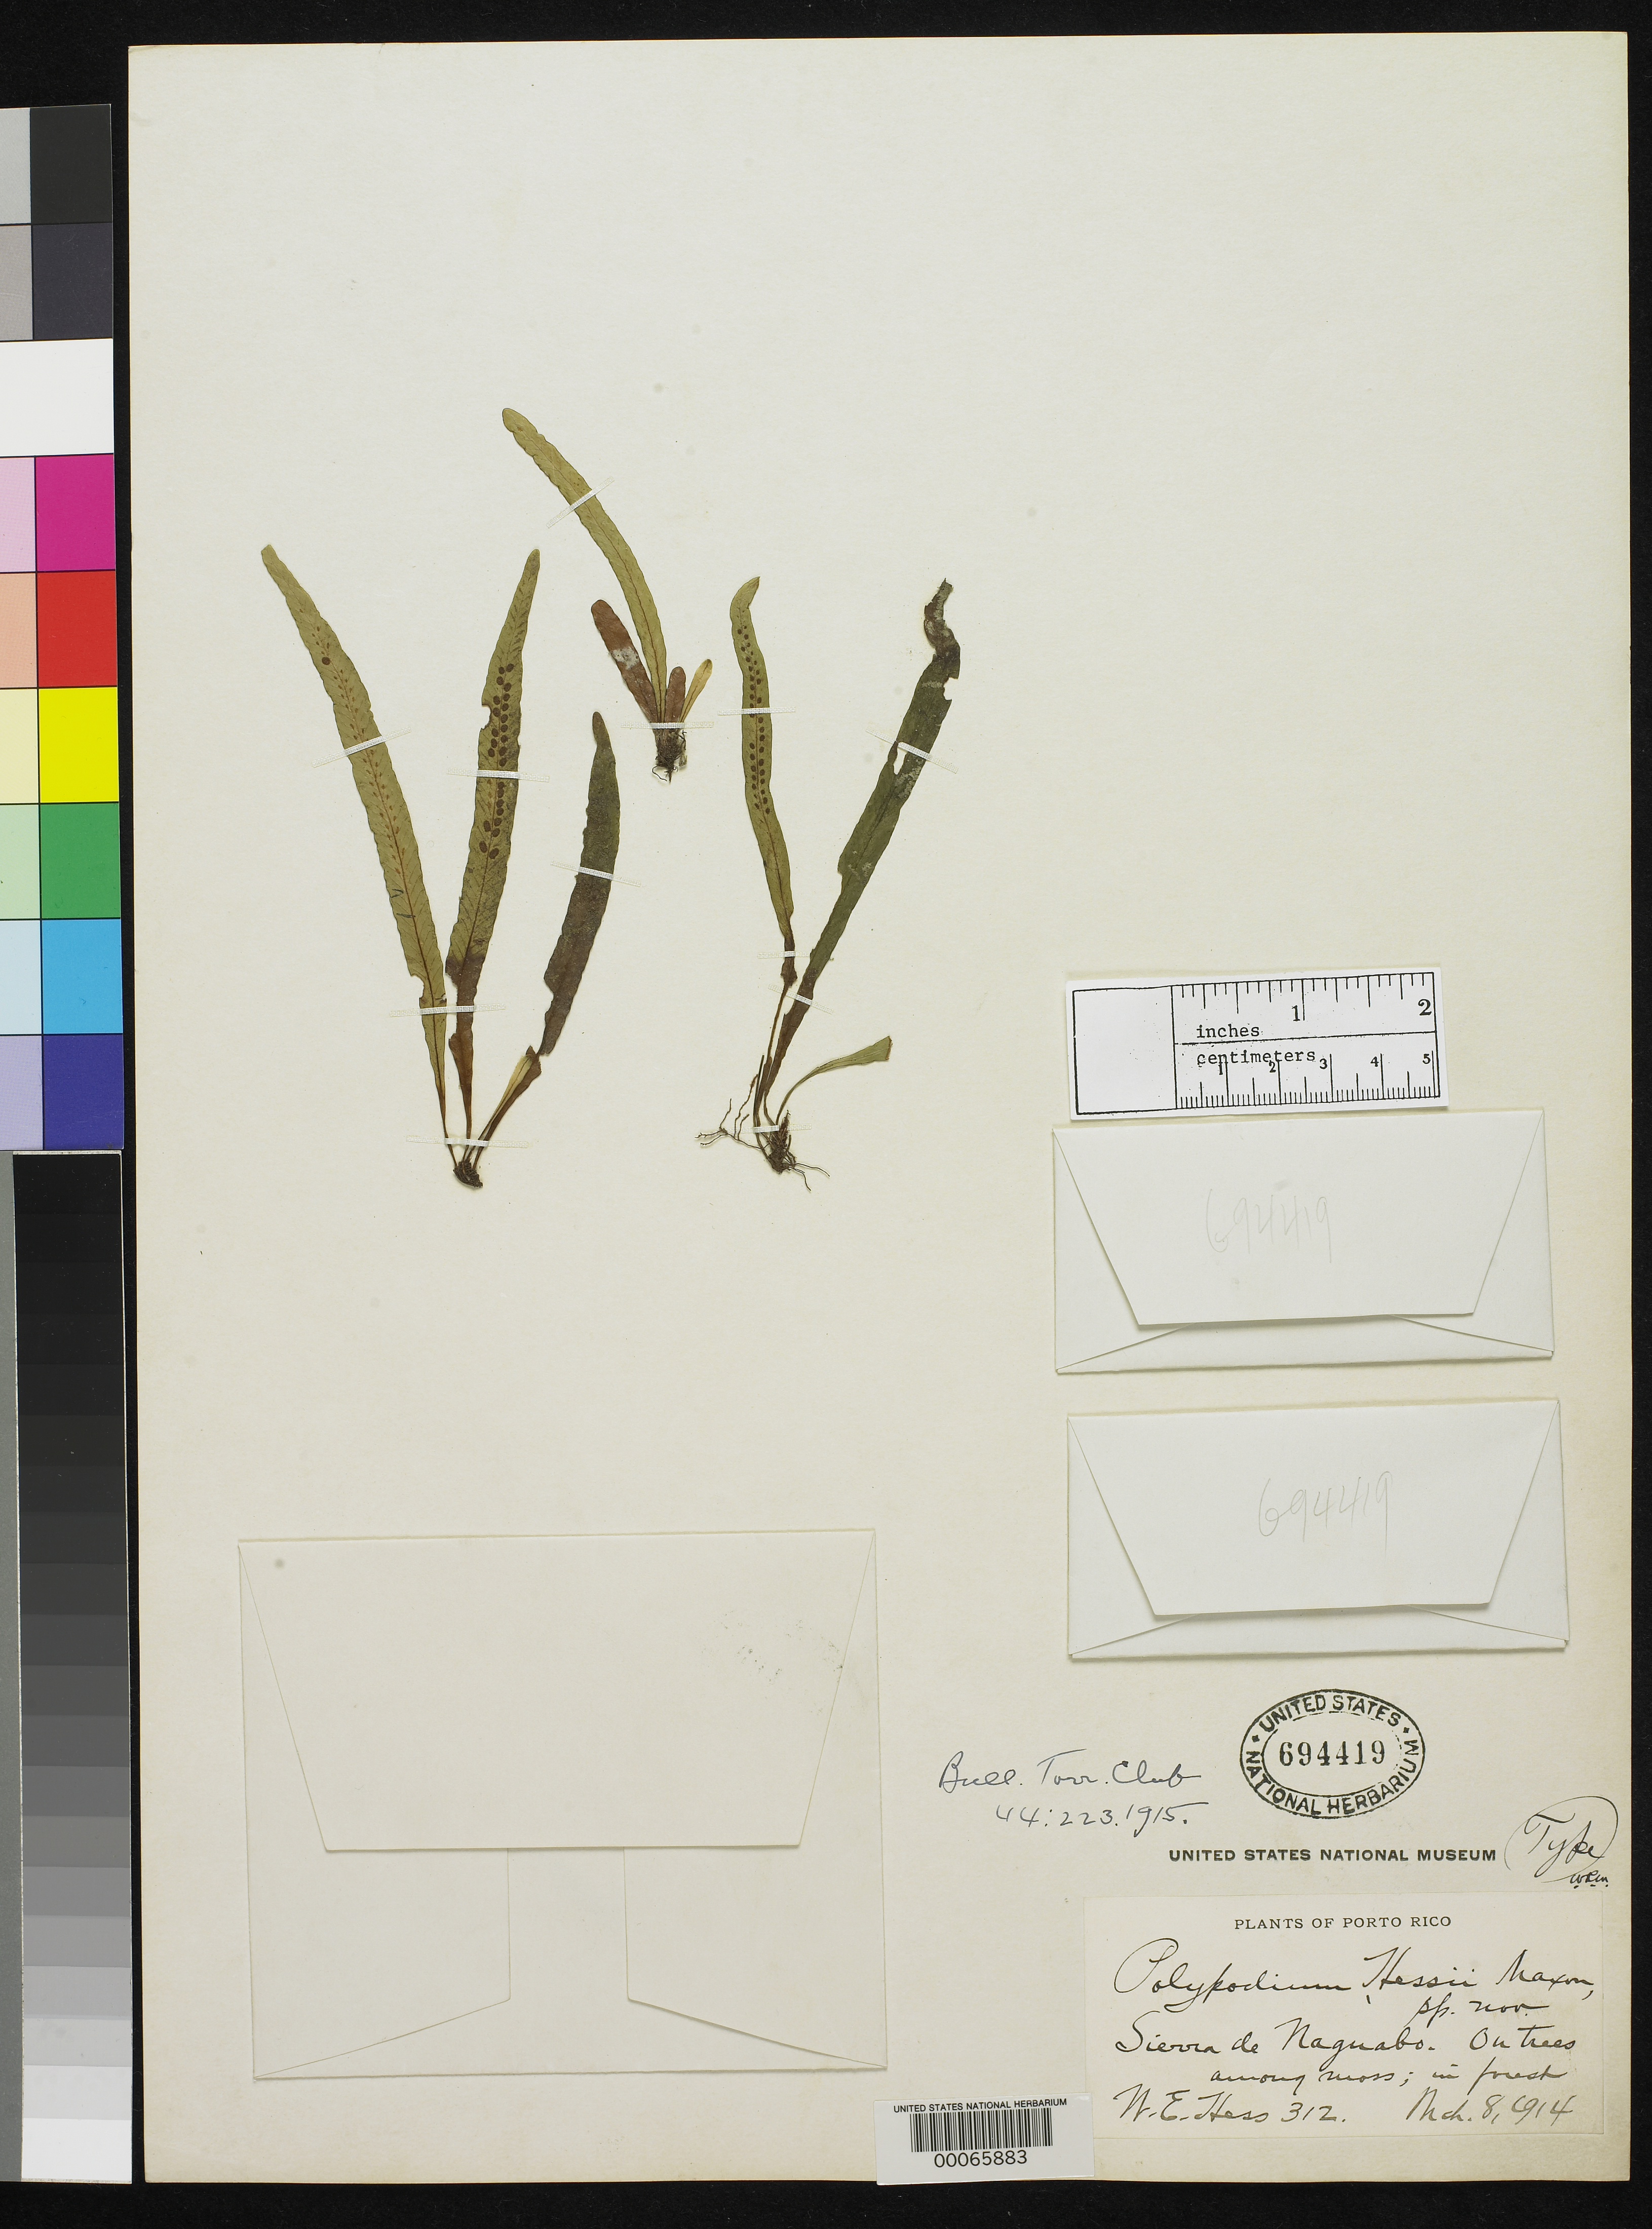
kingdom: Plantae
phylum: Tracheophyta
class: Polypodiopsida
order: Polypodiales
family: Polypodiaceae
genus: Polypodium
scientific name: Polypodium hessii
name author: Maxon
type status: Holotype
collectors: W. Hess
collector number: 312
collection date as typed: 08 Mar 1914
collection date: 1914-03-08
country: Puerto Rico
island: Greater Antilles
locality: Sierra de Naguabo.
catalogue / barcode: US 694419